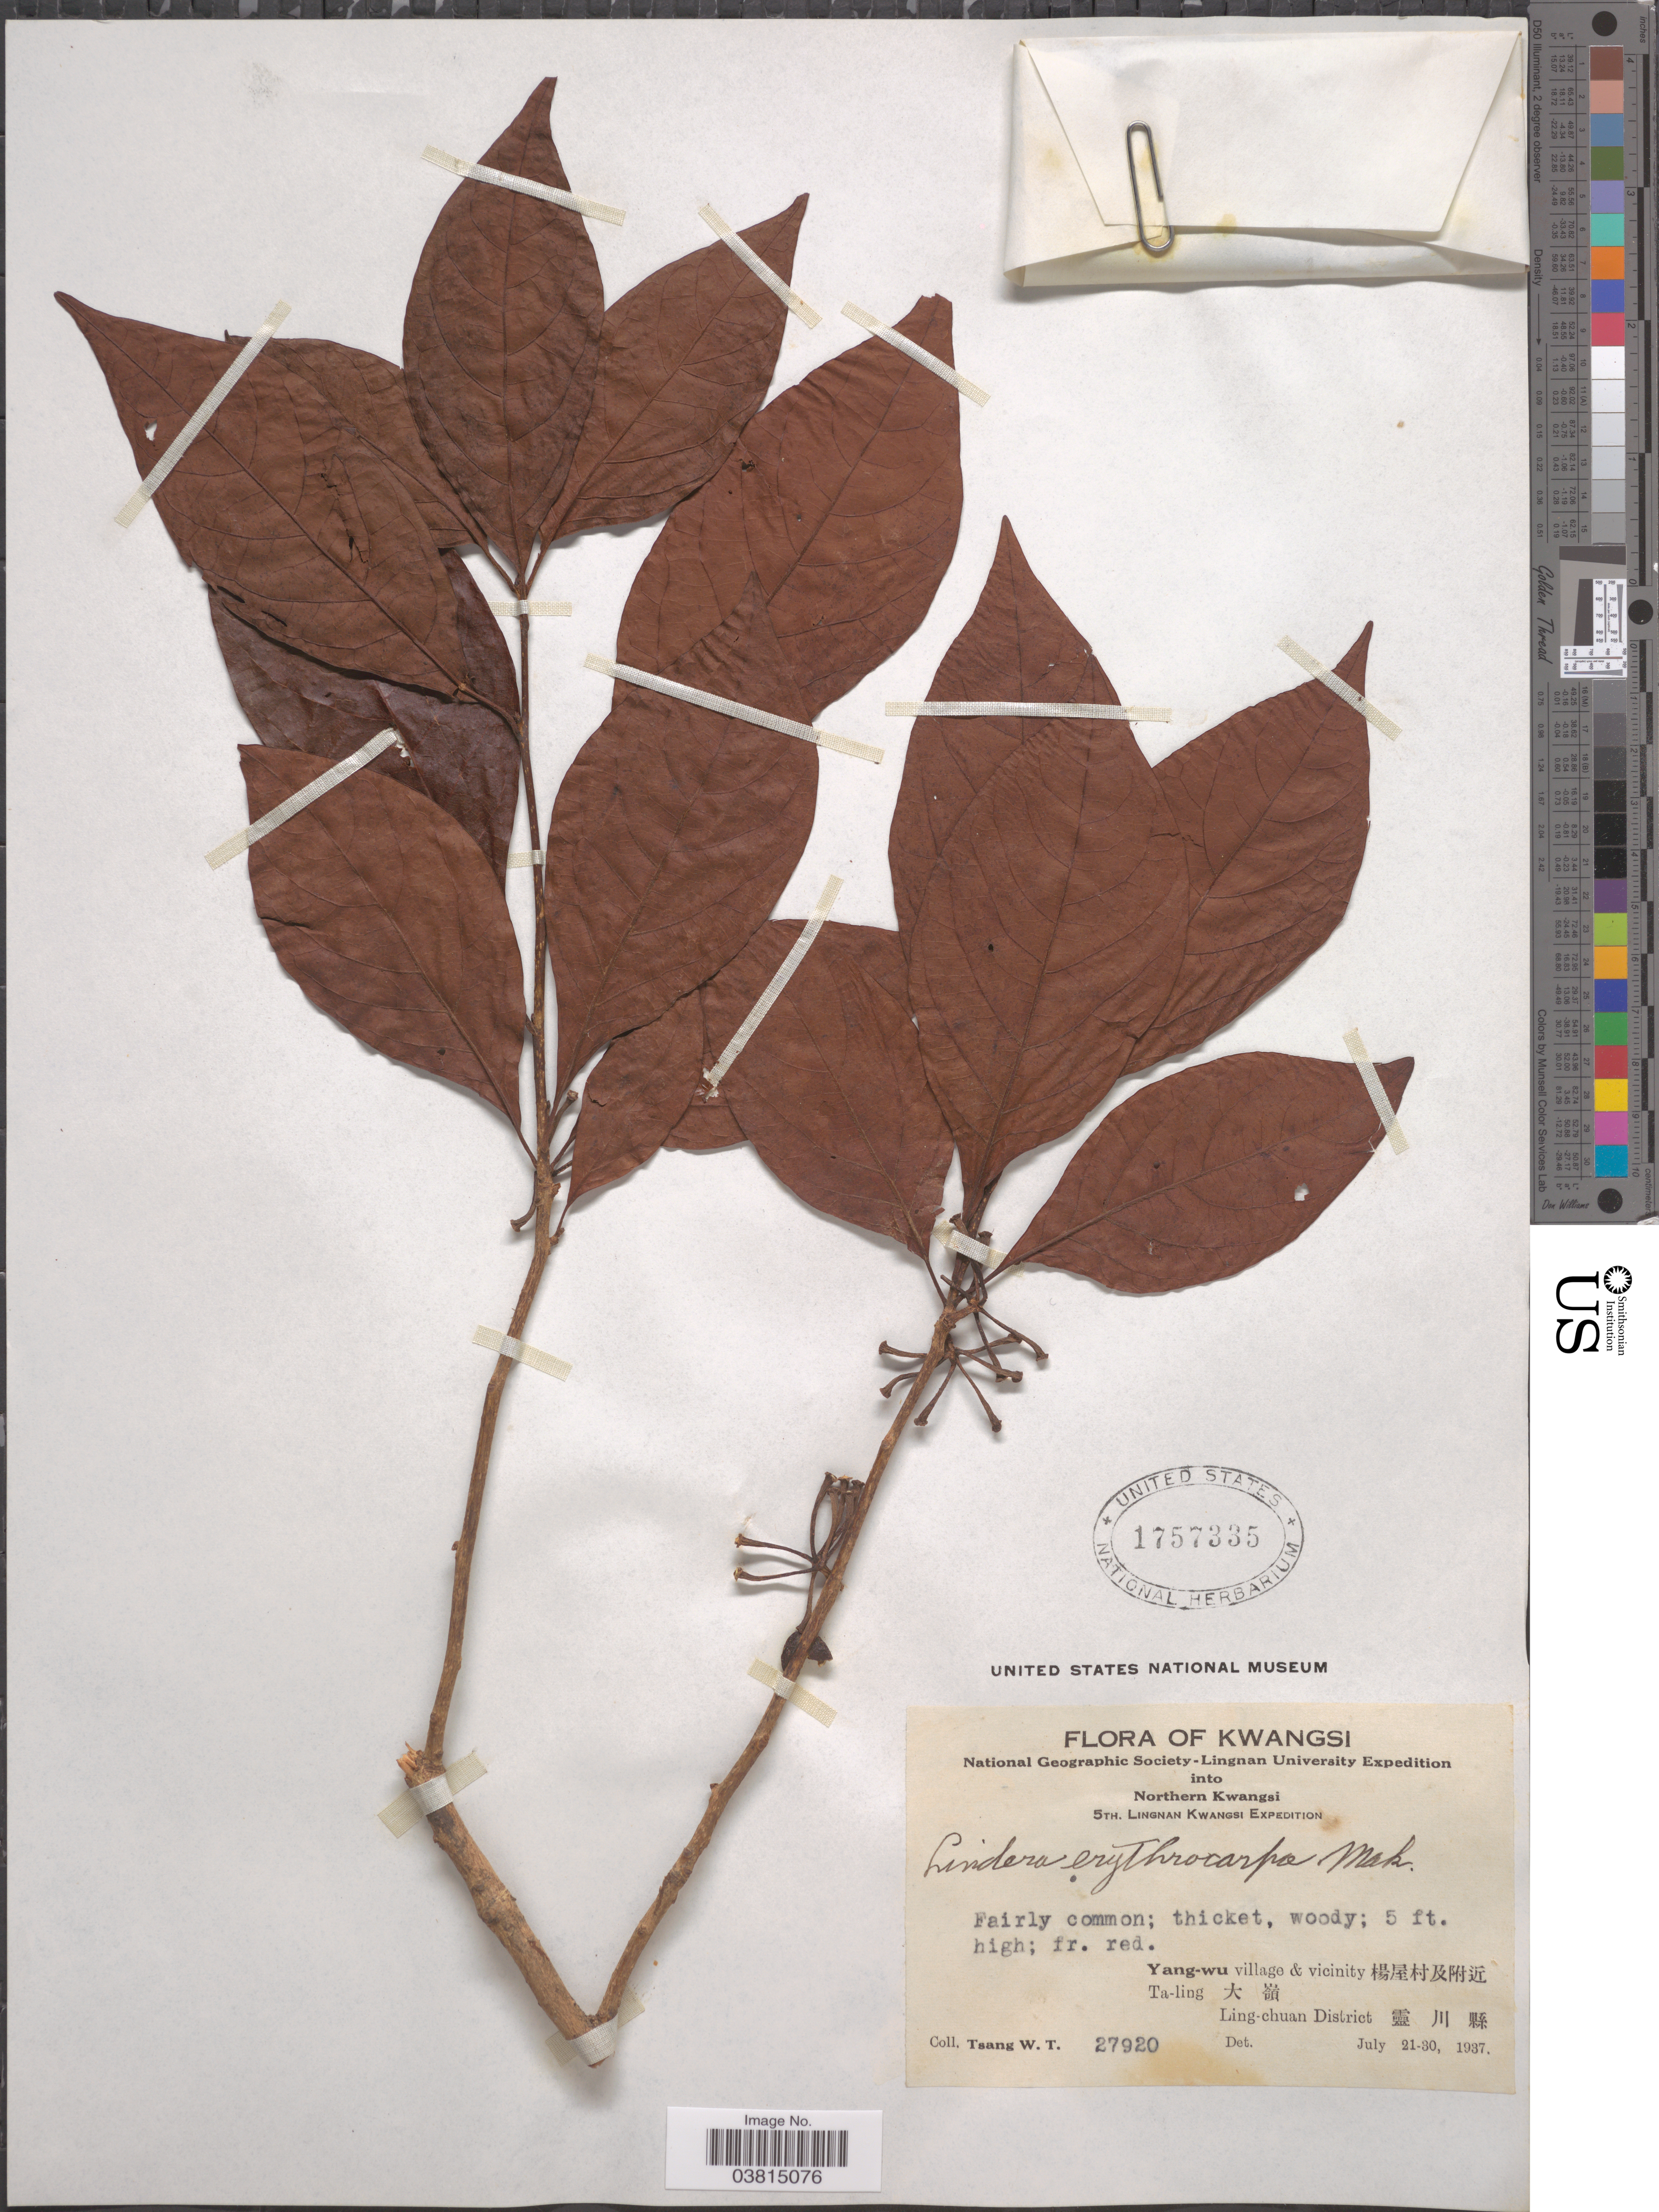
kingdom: Plantae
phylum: Tracheophyta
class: Magnoliopsida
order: Laurales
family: Lauraceae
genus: Lindera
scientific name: Lindera erythrocarpa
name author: Makino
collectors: W. T. Tsang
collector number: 27920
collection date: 1937-07-21/1937-07-30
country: China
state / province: Guangxi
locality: Kwangsi. Northern Kwangsi. Yang-wu village & vicinity. X. Ta-ling X. Ling-chuan District. X.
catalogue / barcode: US 1757335